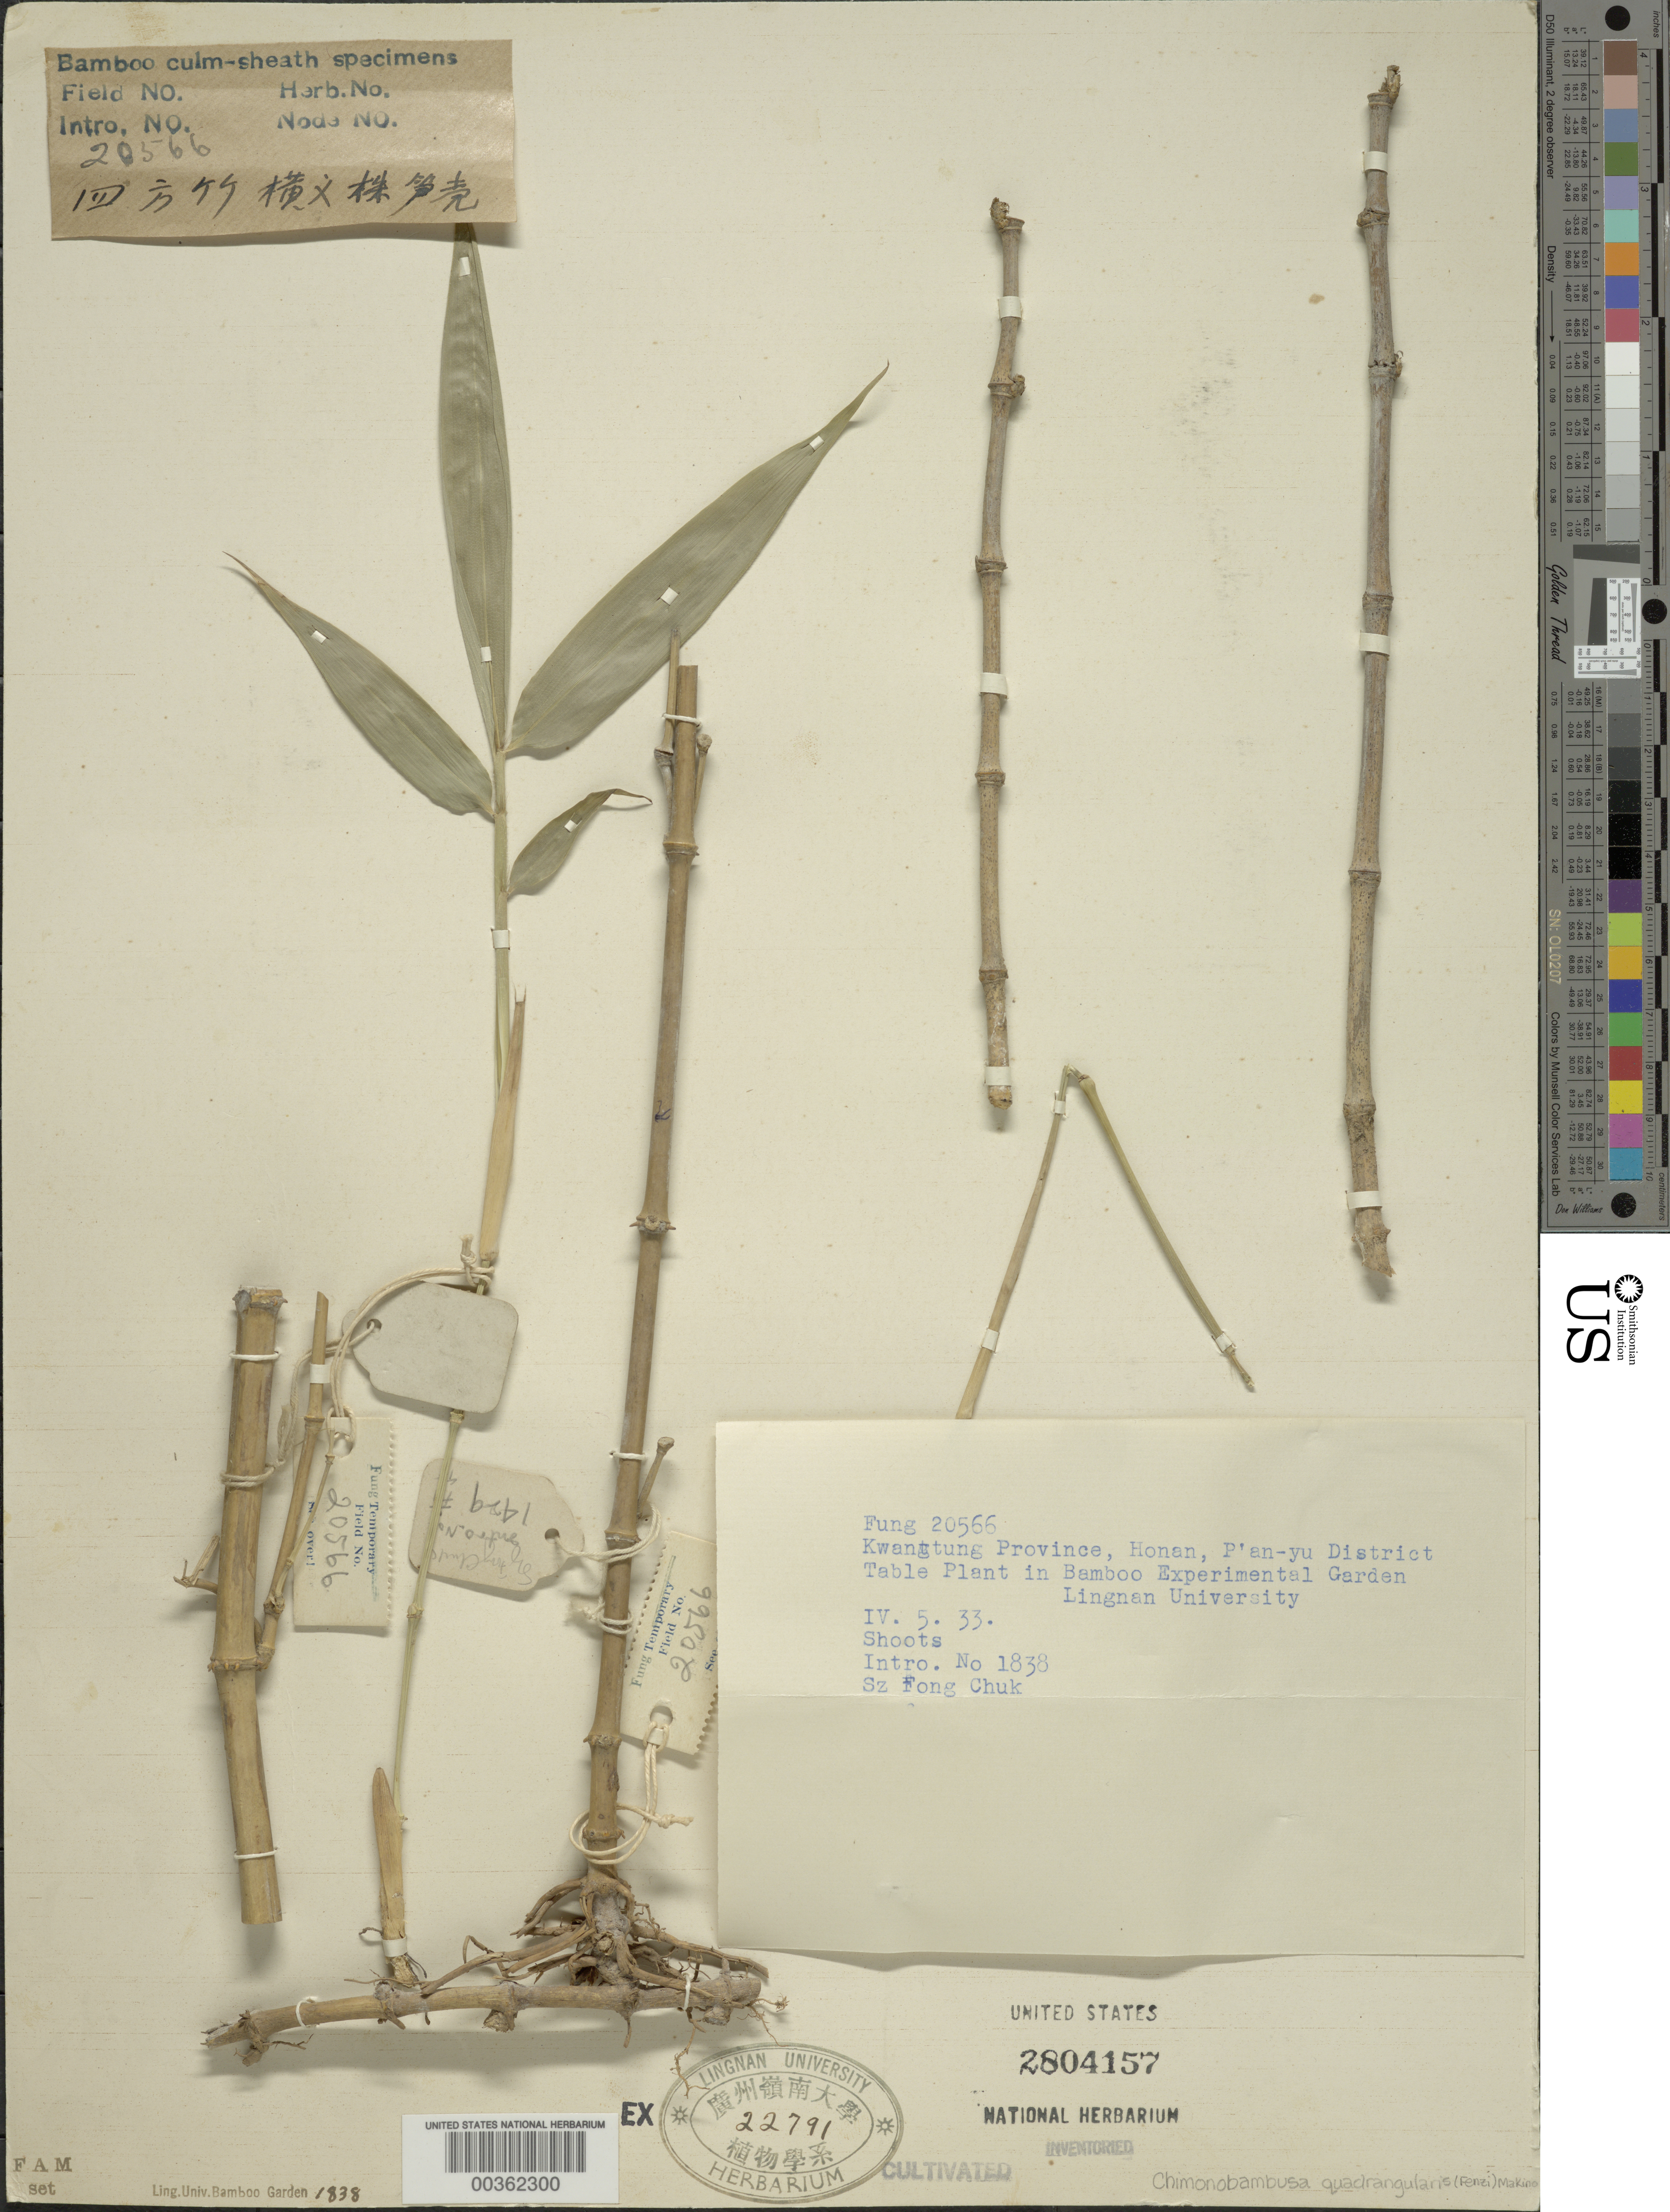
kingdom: Plantae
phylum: Tracheophyta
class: Liliopsida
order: Poales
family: Poaceae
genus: Chimonobambusa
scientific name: Chimonobambusa quadrangularis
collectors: H. L. Fung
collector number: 20566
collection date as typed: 05 Apr 1933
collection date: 1933-04-05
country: China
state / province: Guangdong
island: Honan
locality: Honan, lingnan univ. bg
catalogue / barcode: US 2804157